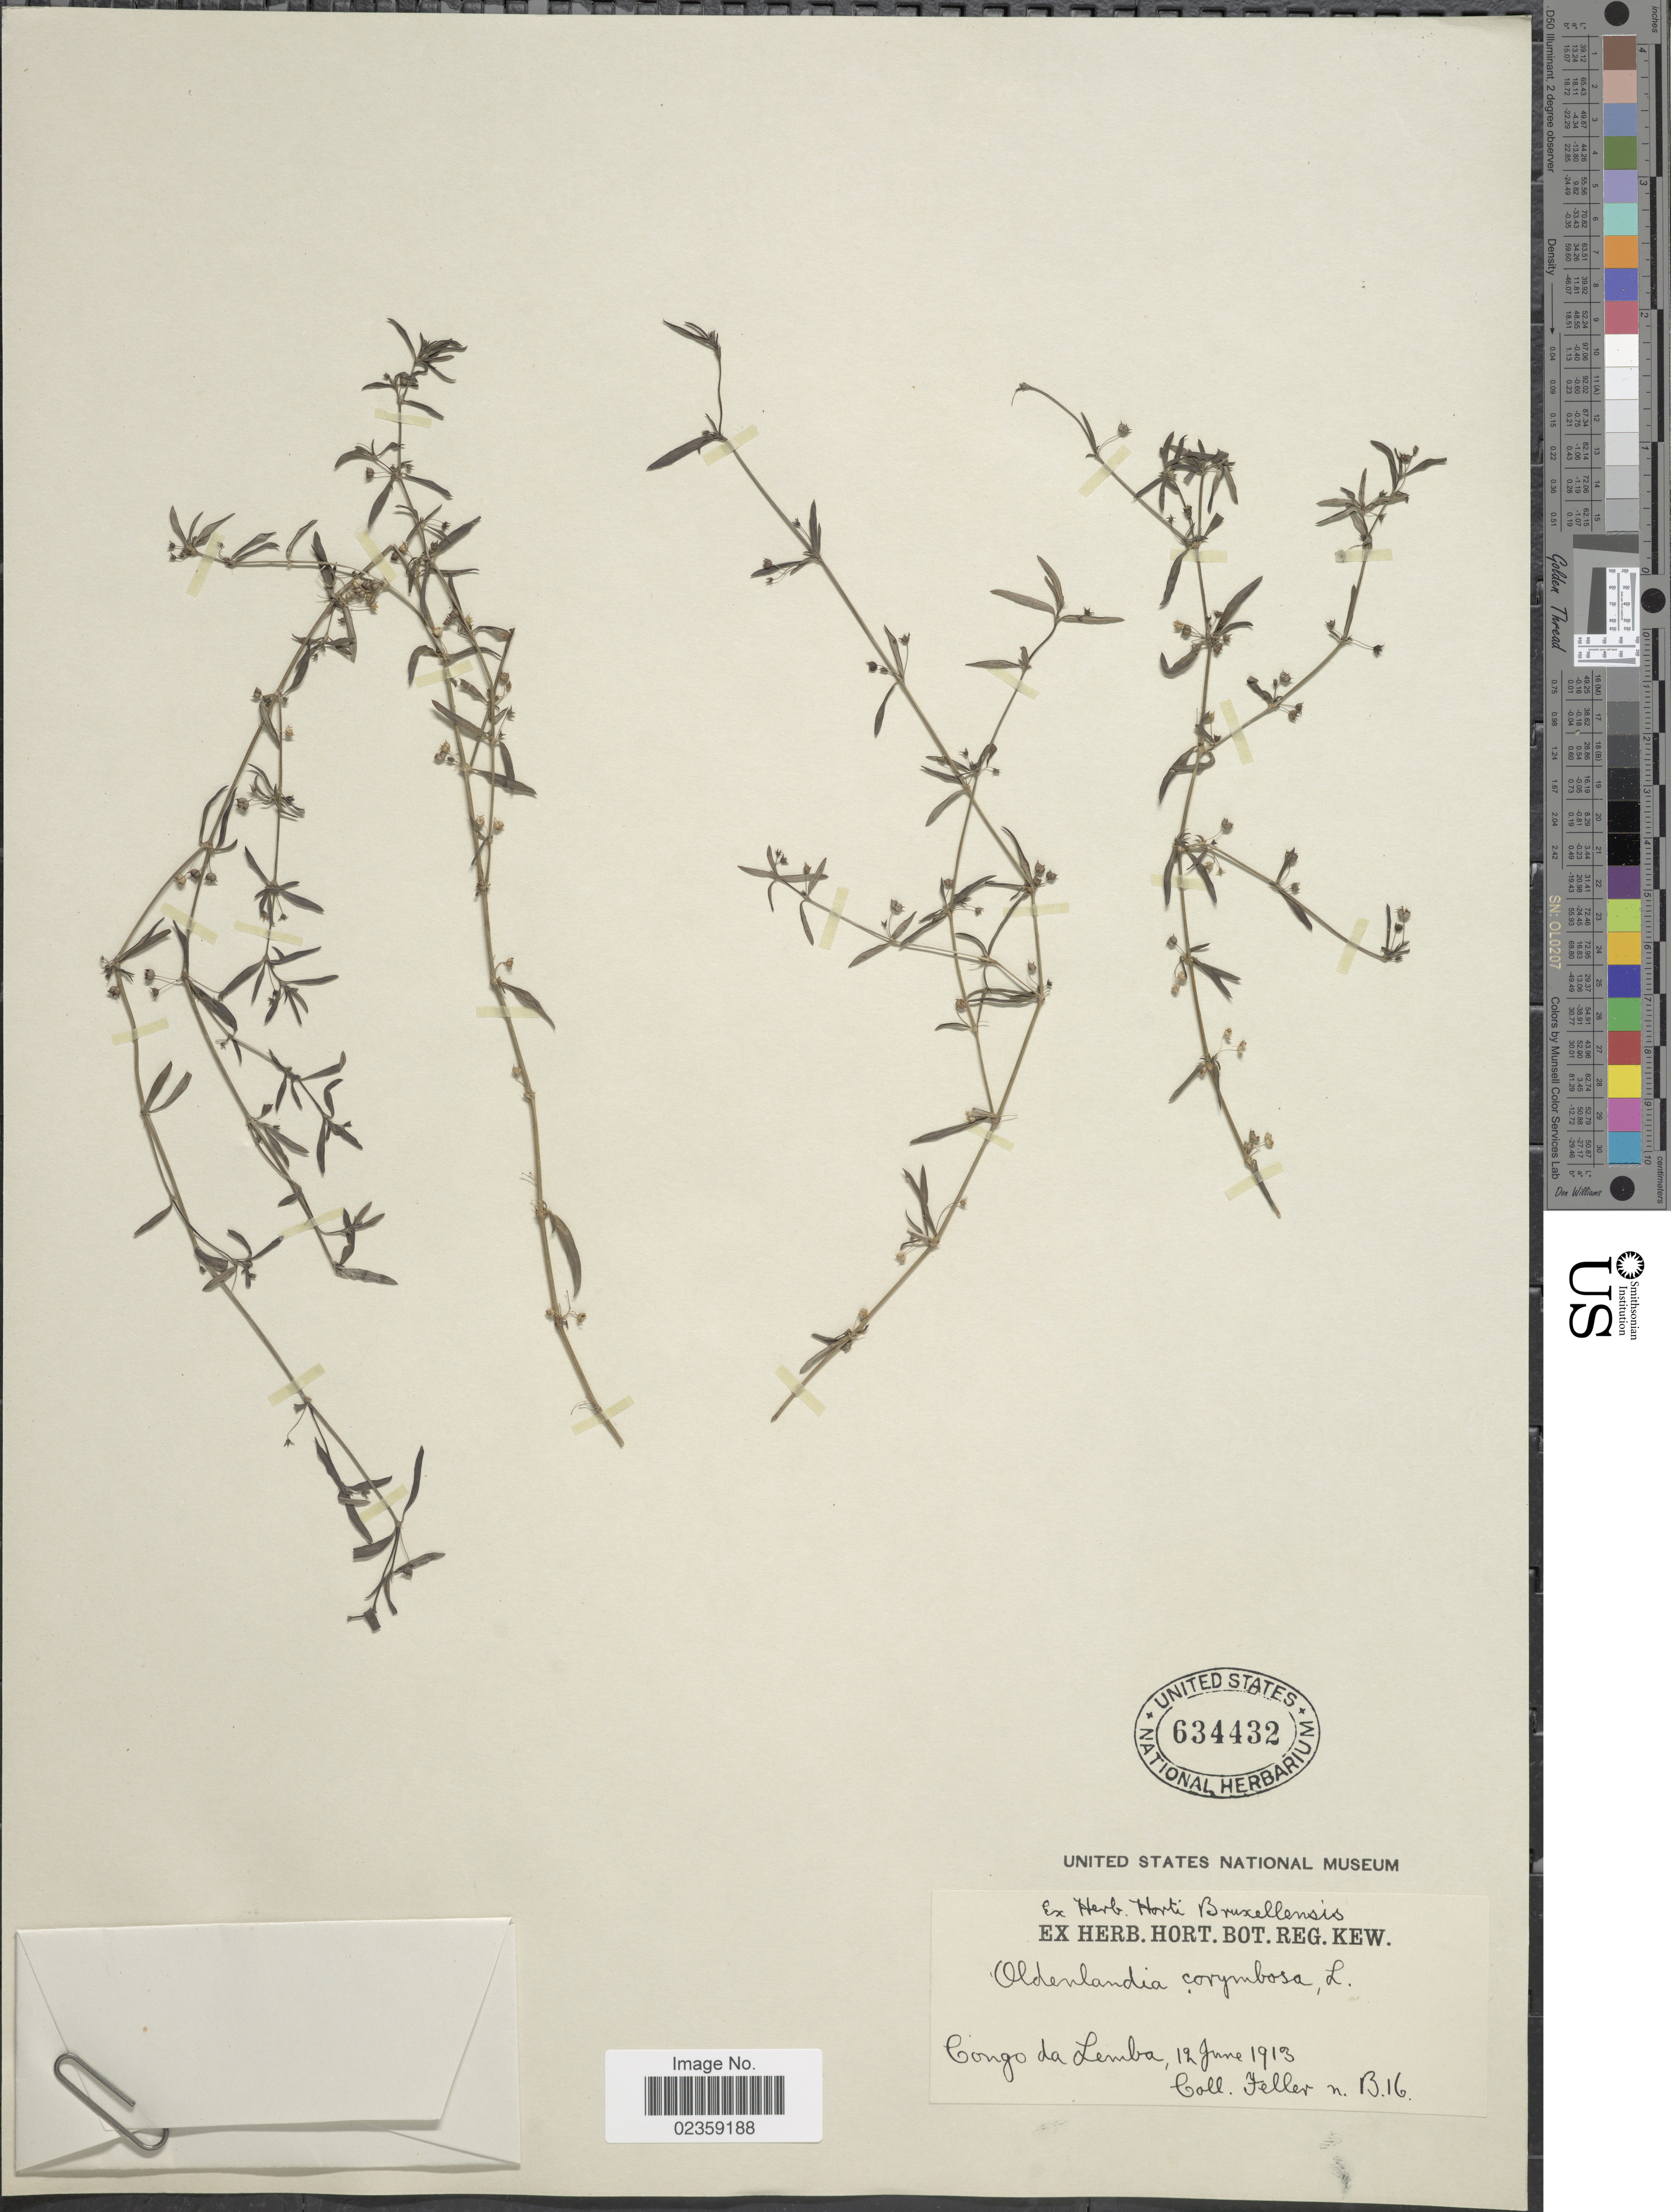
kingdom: Plantae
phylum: Tracheophyta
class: Magnoliopsida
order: Gentianales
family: Rubiaceae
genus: Oldenlandia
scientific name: Oldenlandia corymbosa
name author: L.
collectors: Feller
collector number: B16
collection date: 1913-06-12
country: Congo, Democratic Republic of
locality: Congo da Lemba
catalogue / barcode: US 634432